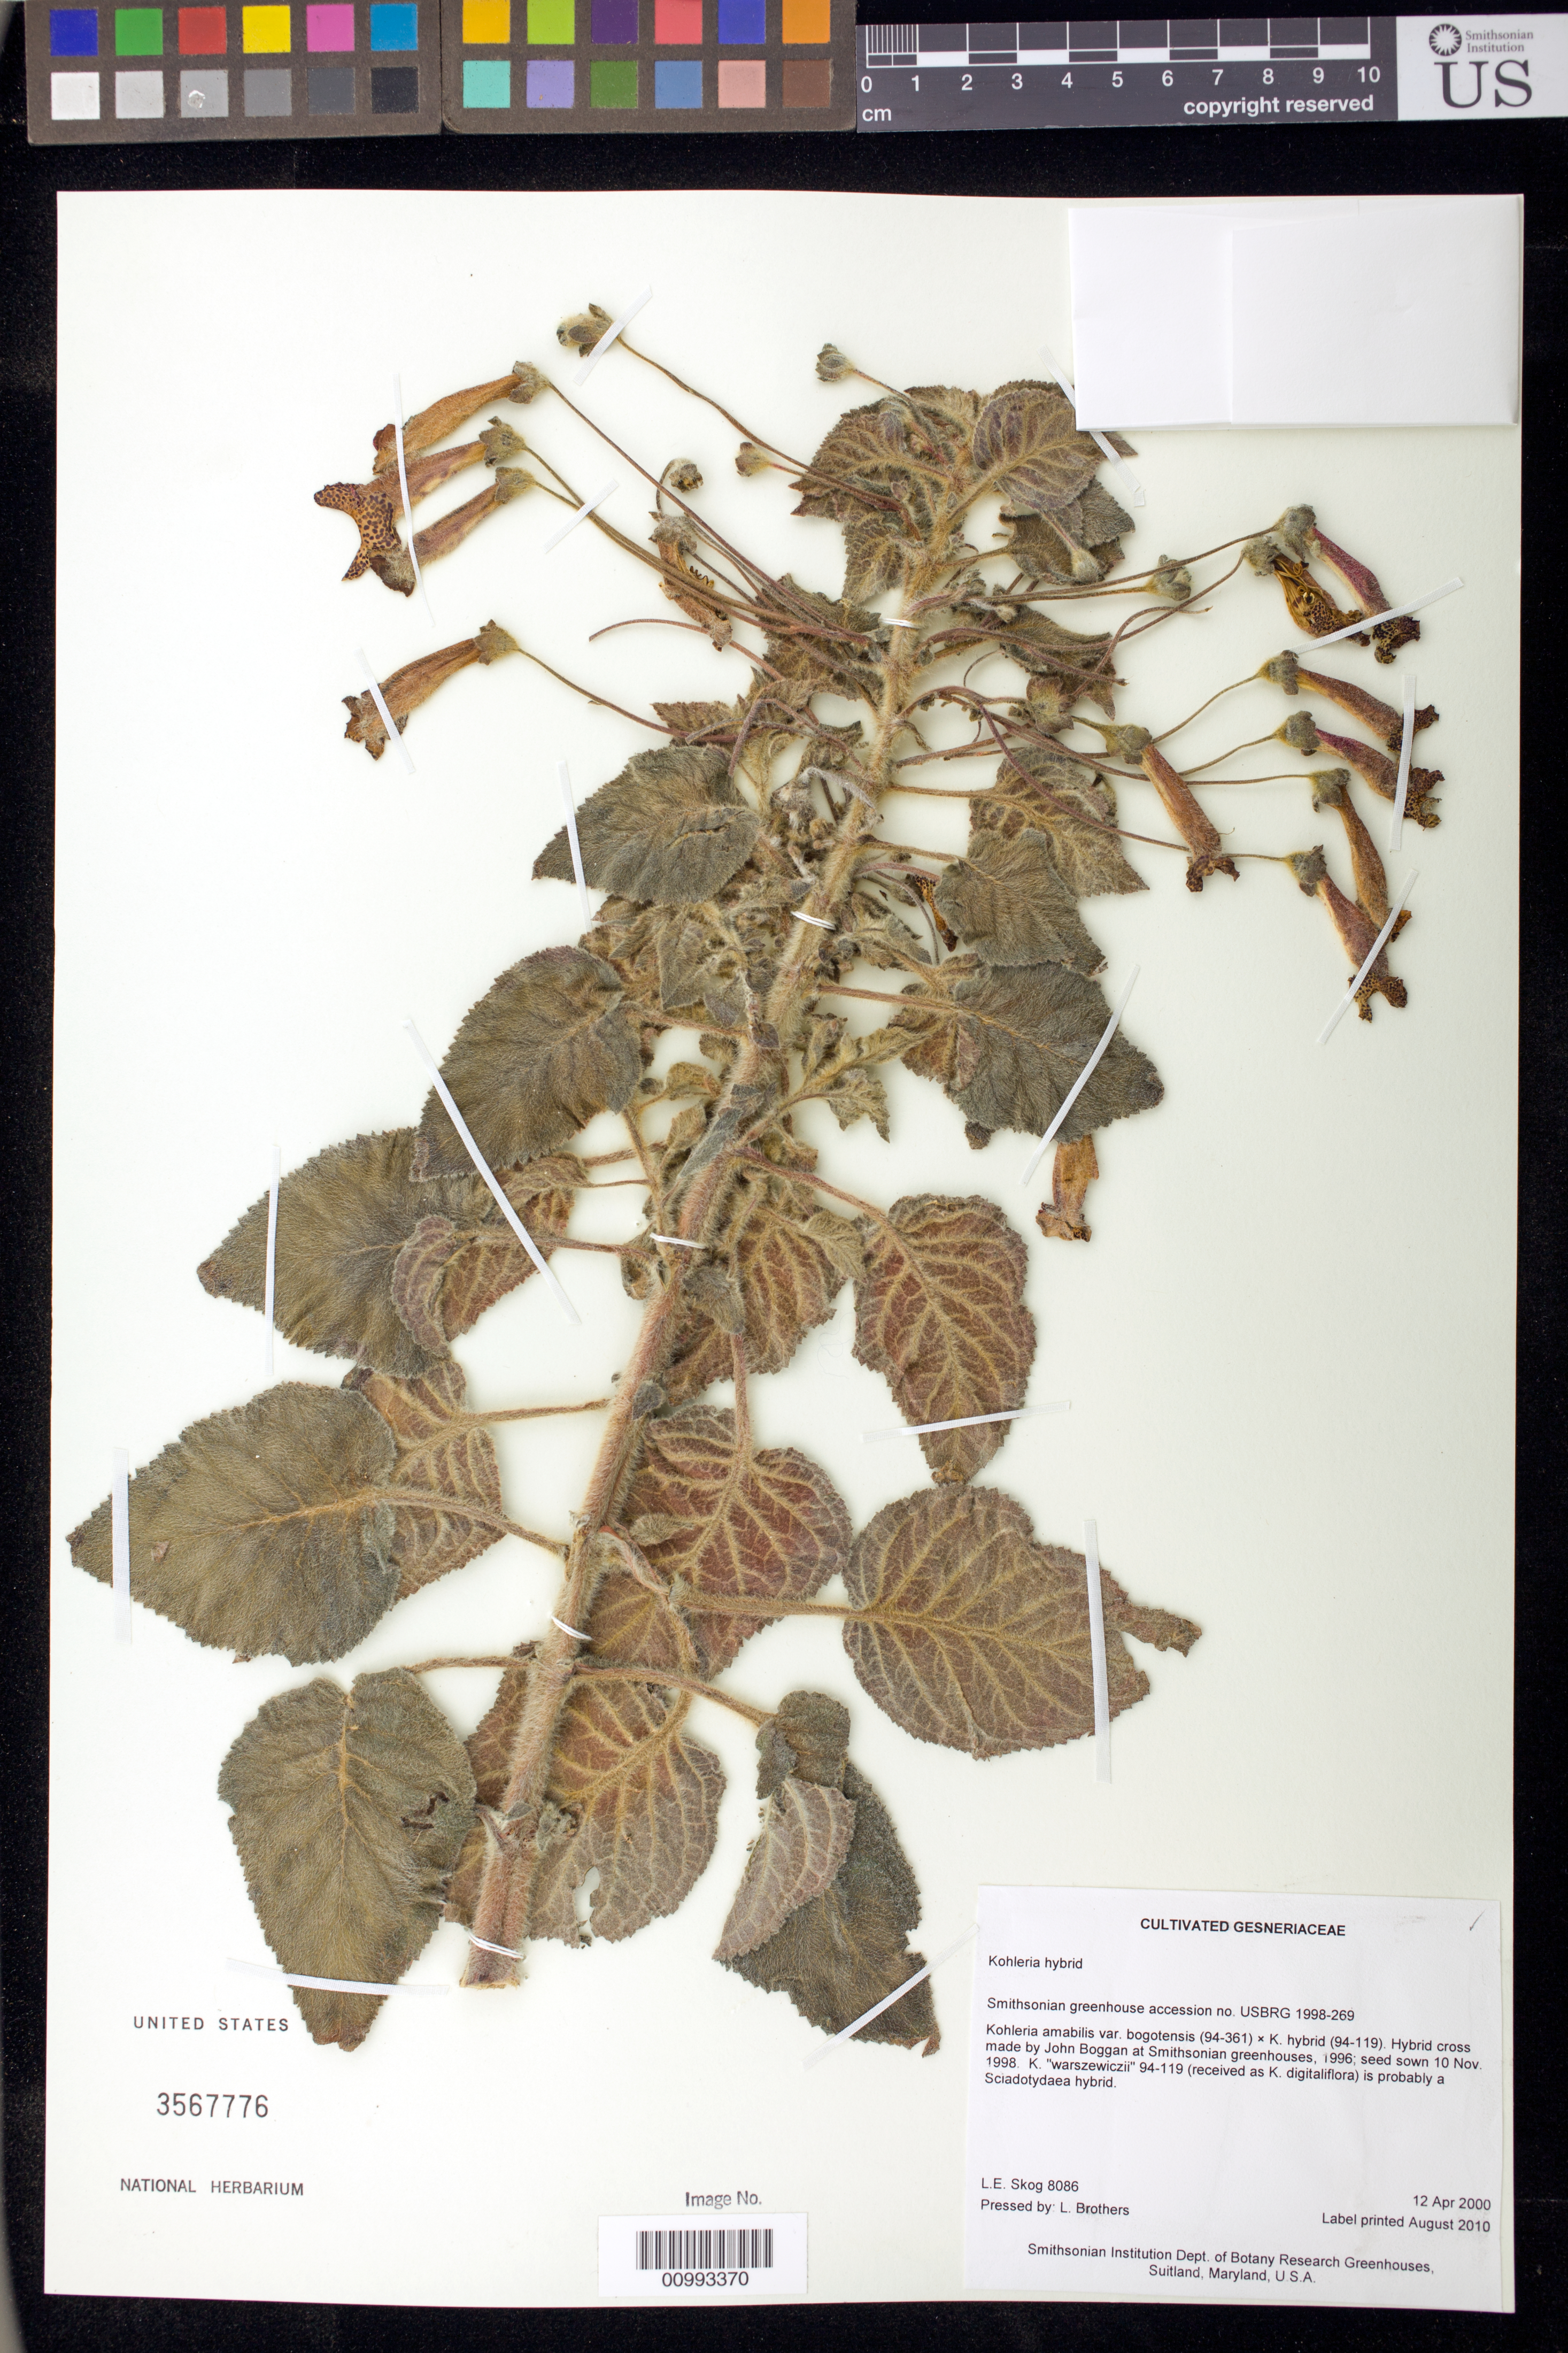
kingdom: Plantae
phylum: Tracheophyta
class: Magnoliopsida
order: Lamiales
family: Gesneriaceae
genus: Kohleria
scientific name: Kohleria hybrid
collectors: L. E. Skog & L. Brothers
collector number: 8086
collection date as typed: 12 Apr 2000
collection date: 2000-04-12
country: United States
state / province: Maryland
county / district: Prince George's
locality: Smithsonian Institution Dept. of Botany Research Greenhouses, Suitland, Maryland, U.S.A.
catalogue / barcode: US 3567776